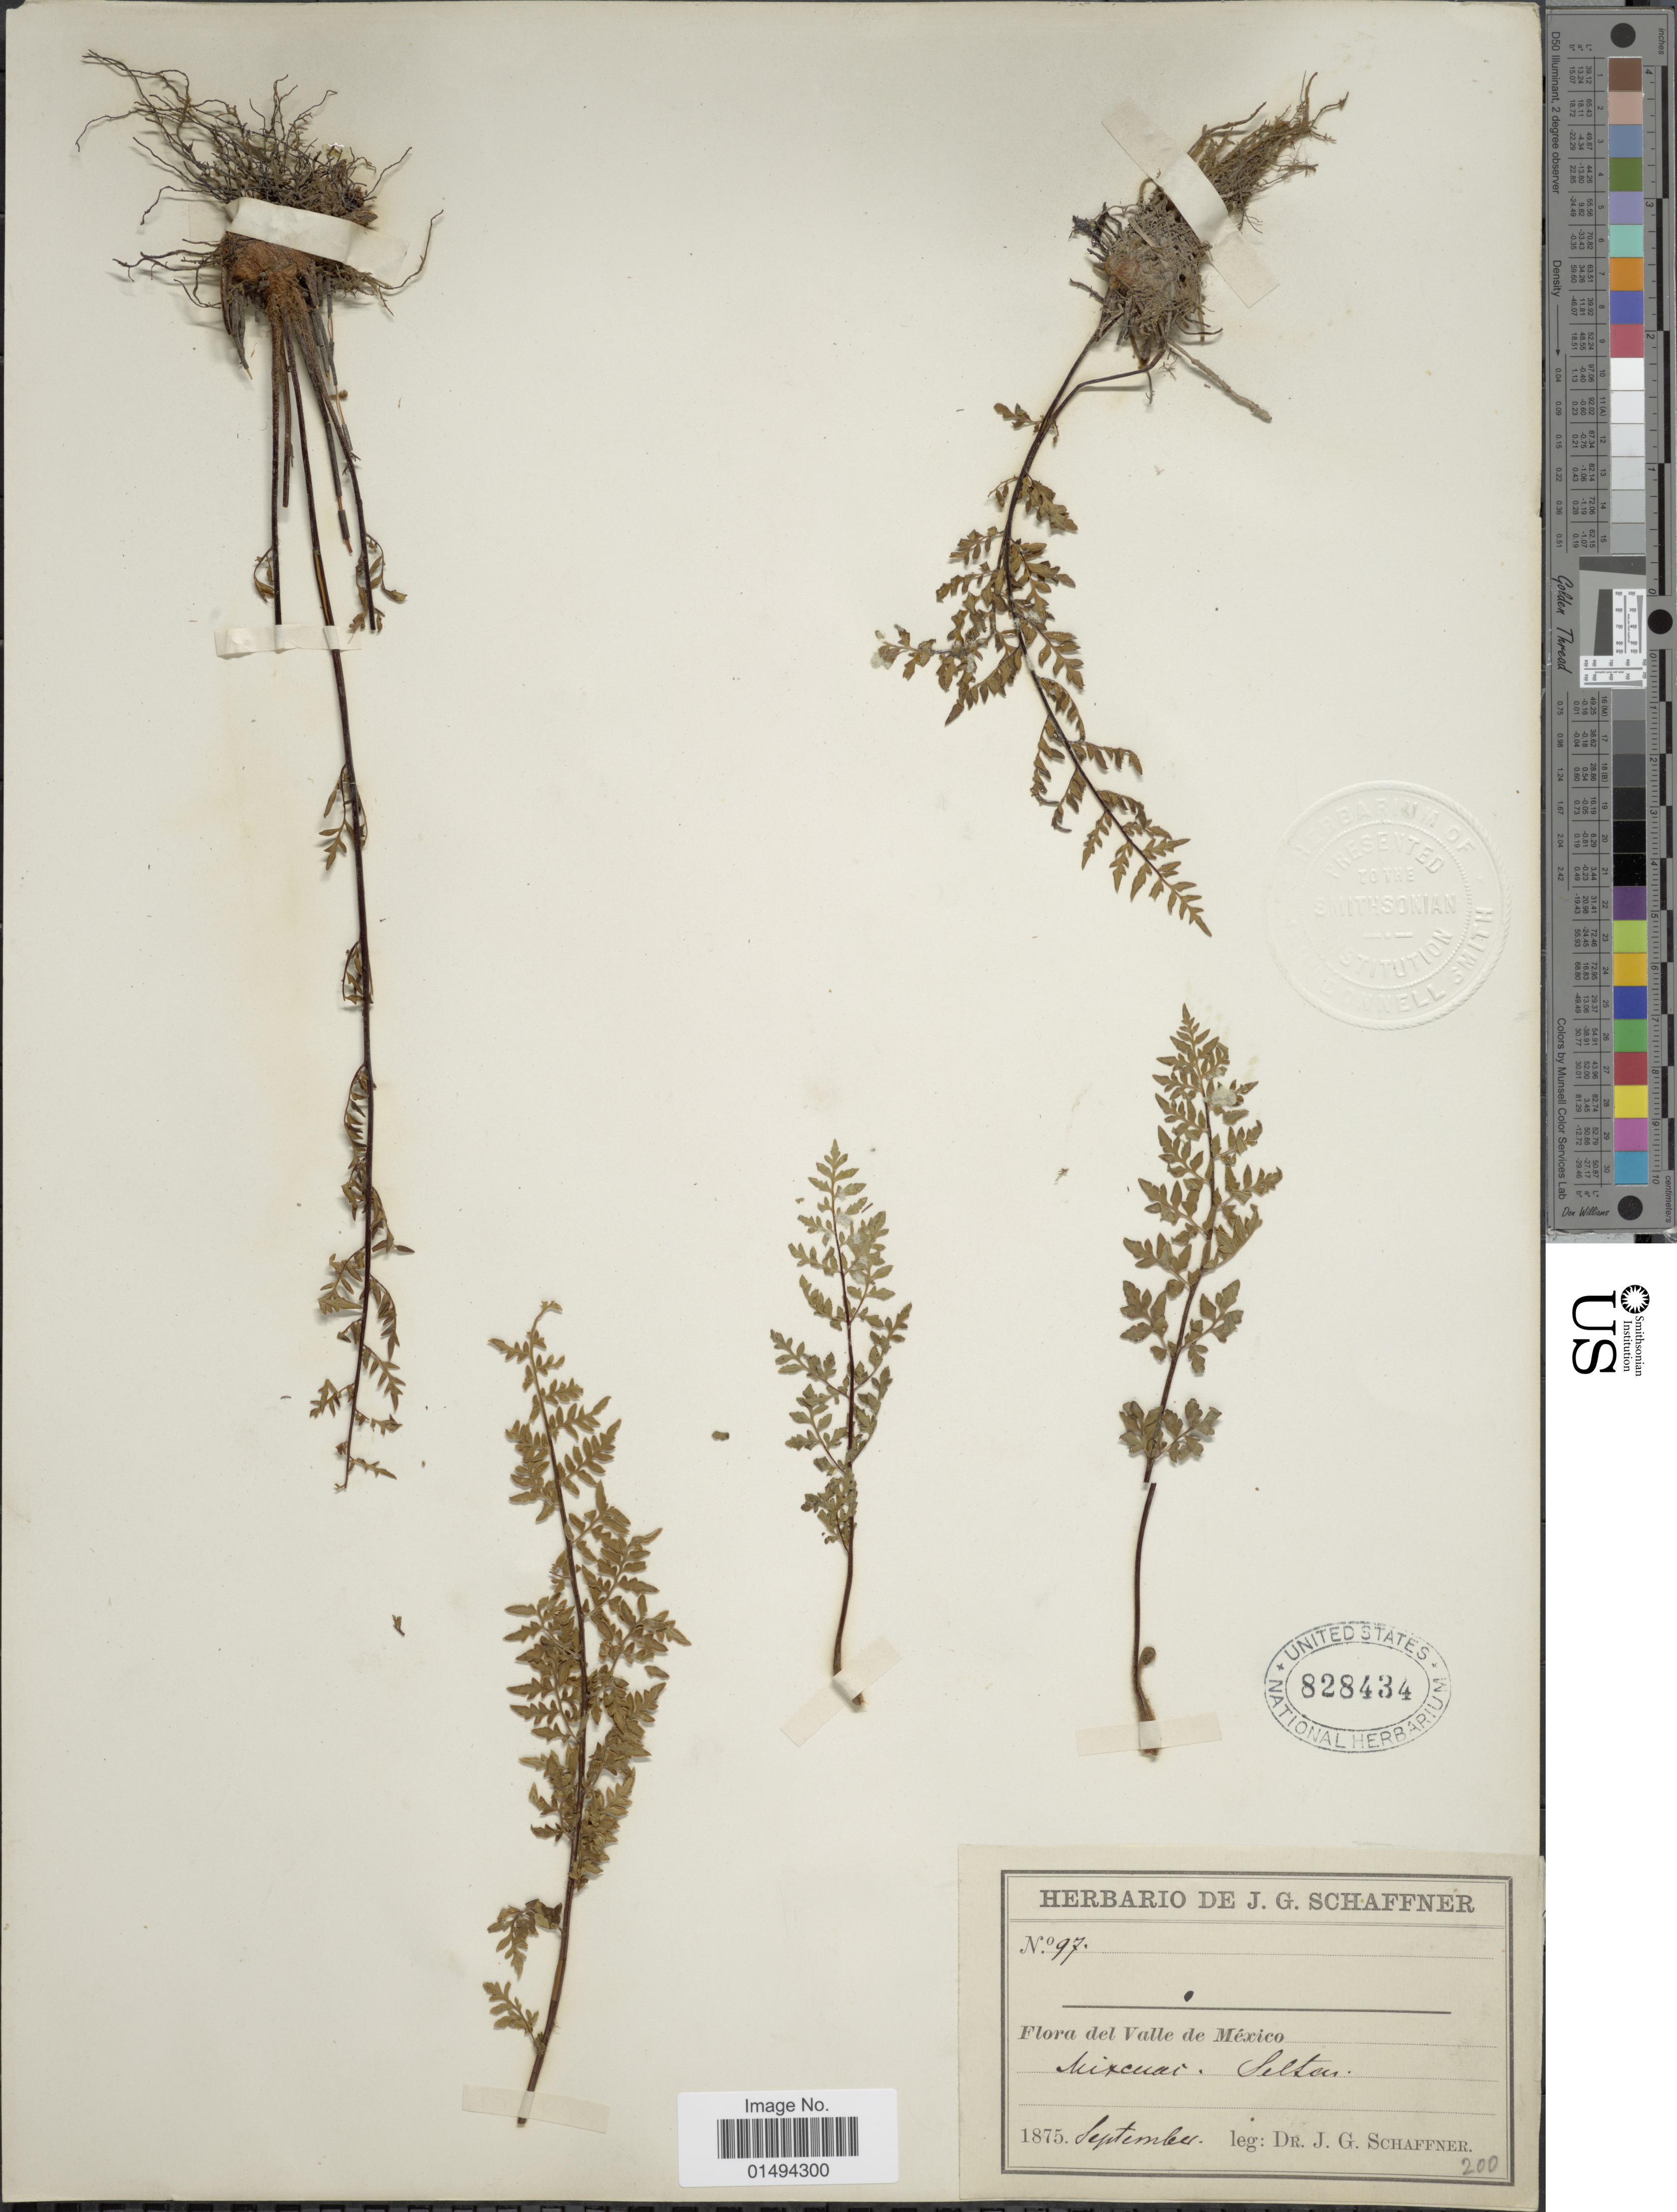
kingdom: Plantae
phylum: Tracheophyta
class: Polypodiopsida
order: Polypodiales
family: Pteridaceae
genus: Myriopteris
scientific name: Myriopteris allosuroides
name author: (Mett.) Grusz & Windham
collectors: J. G. Schaffner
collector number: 97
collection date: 1875-09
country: Mexico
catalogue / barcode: US 828434